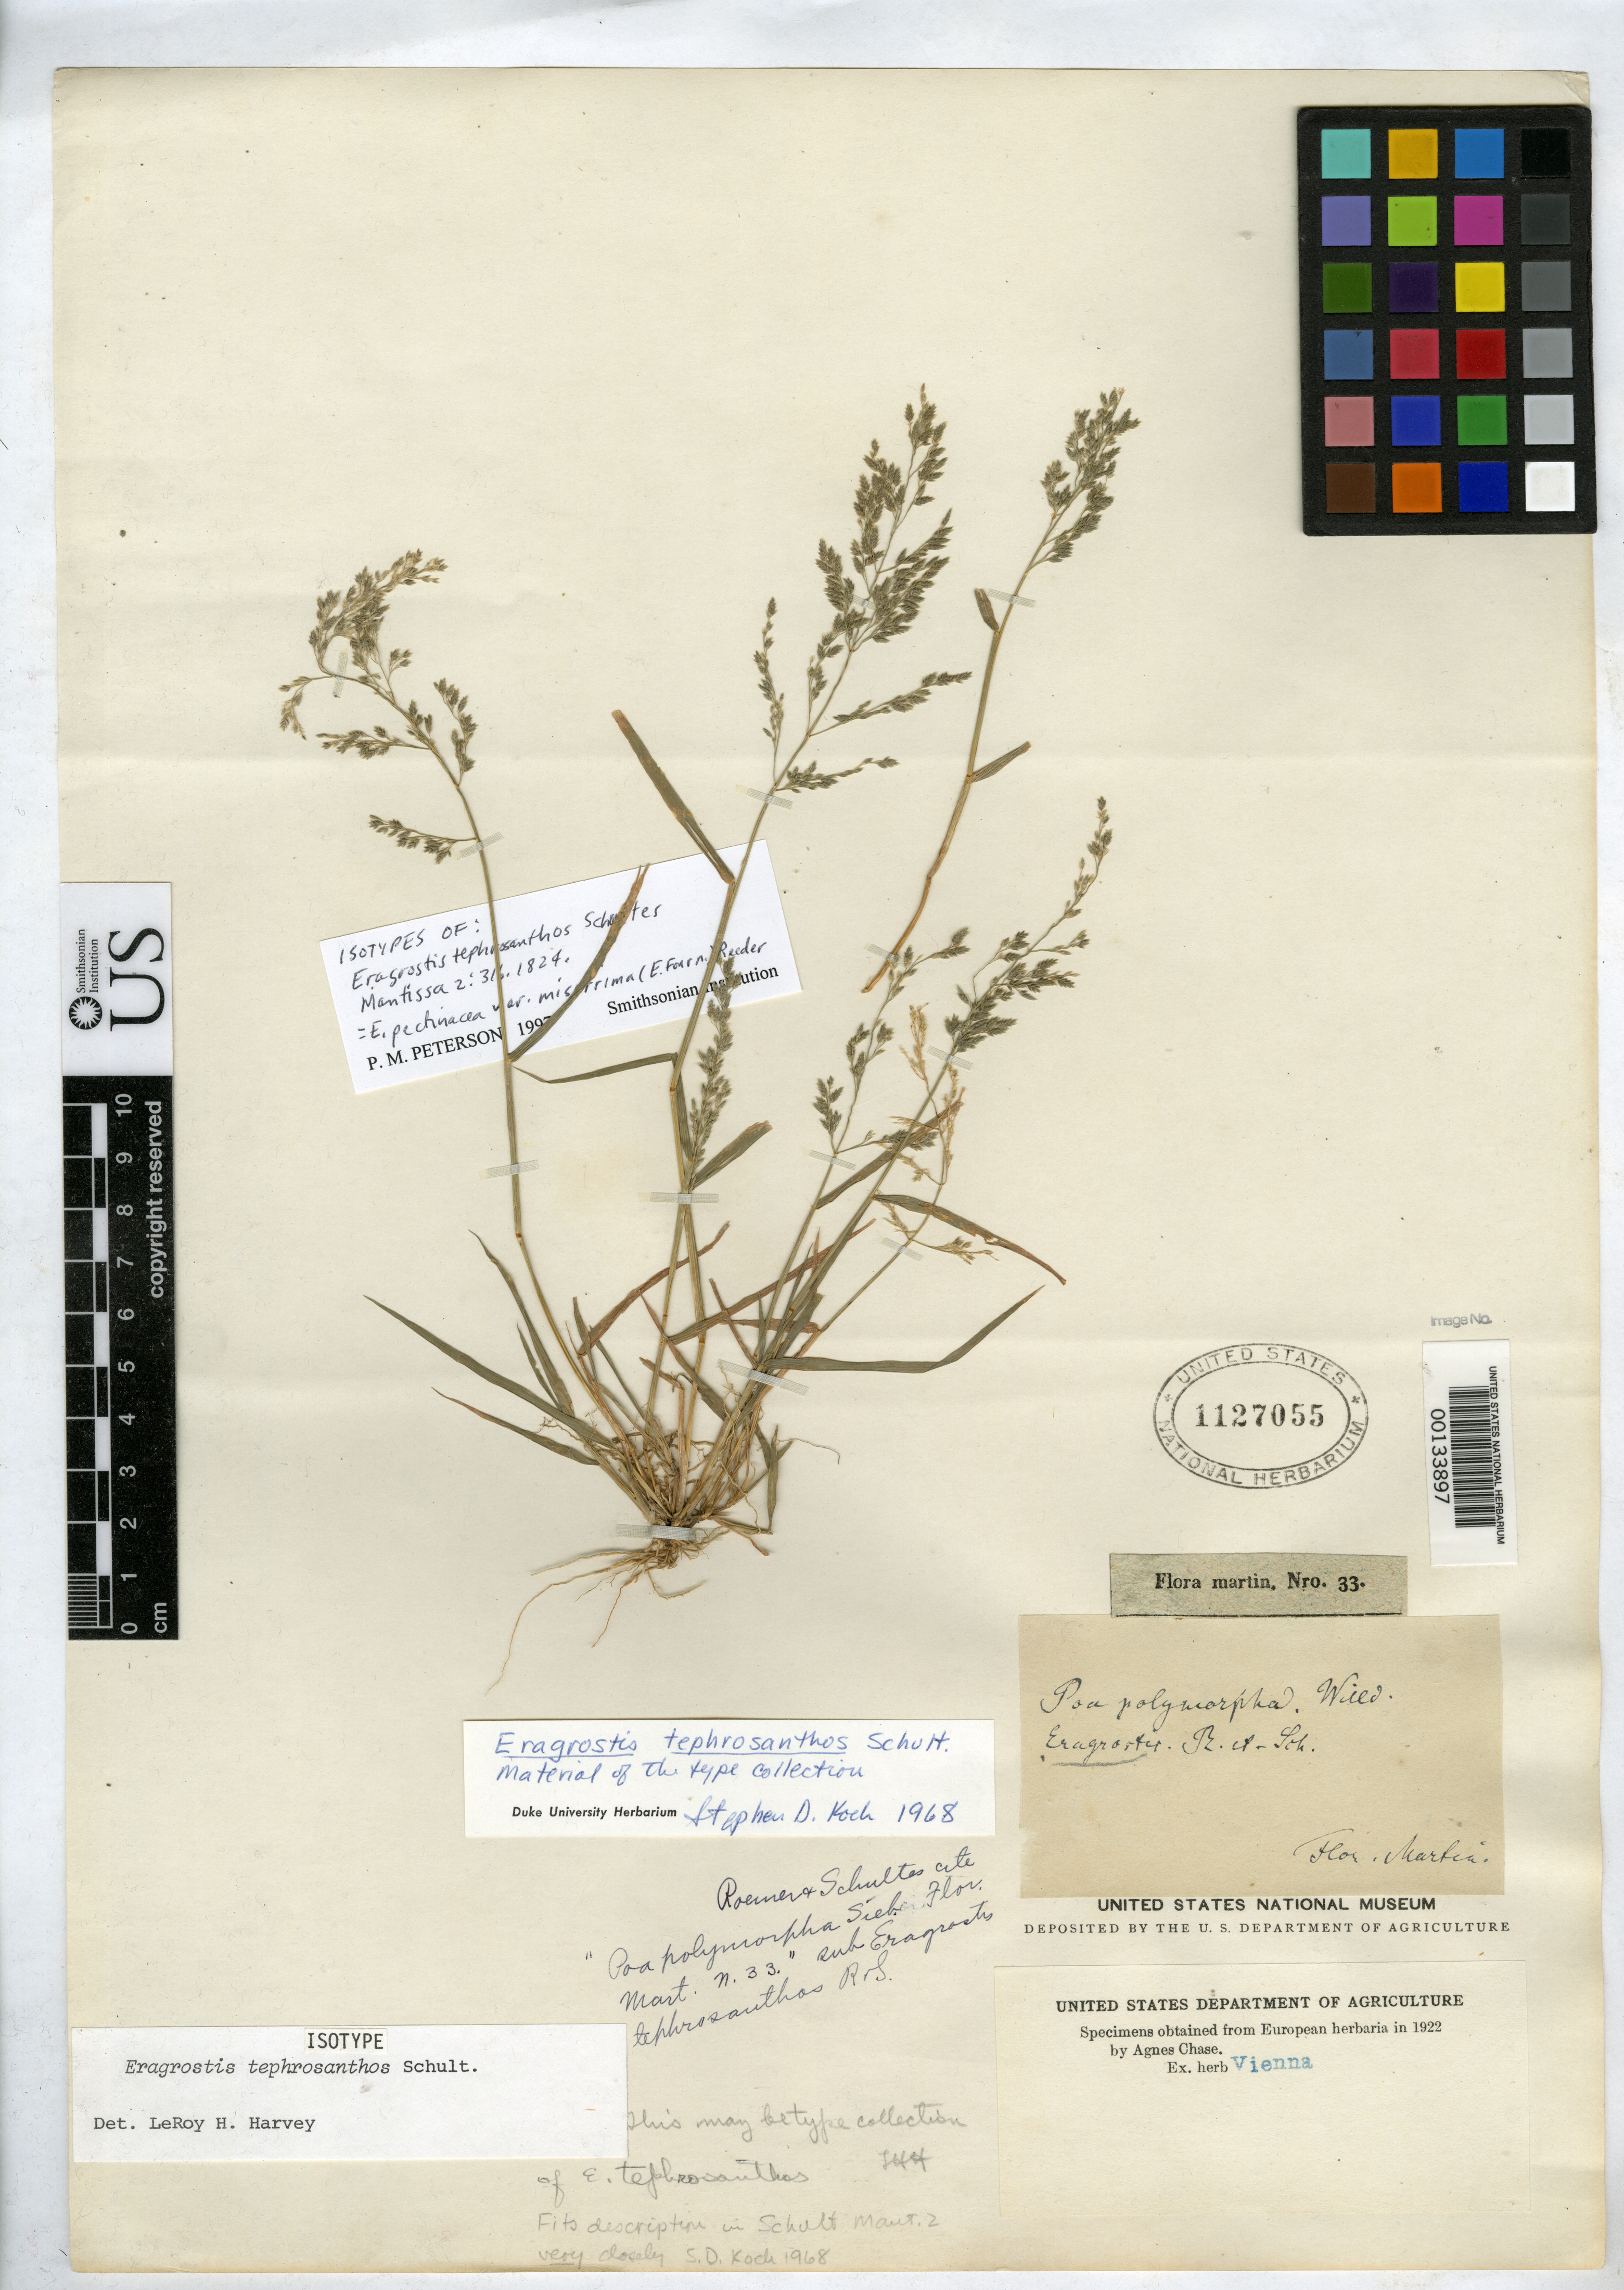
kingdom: Plantae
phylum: Tracheophyta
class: Liliopsida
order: Poales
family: Poaceae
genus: Eragrostis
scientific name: Eragrostis tephrosanthos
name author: Roem. & Schult.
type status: Isotype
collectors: F. W. Sieber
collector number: Fl. Martin. 33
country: Martinique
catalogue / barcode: US 1127055